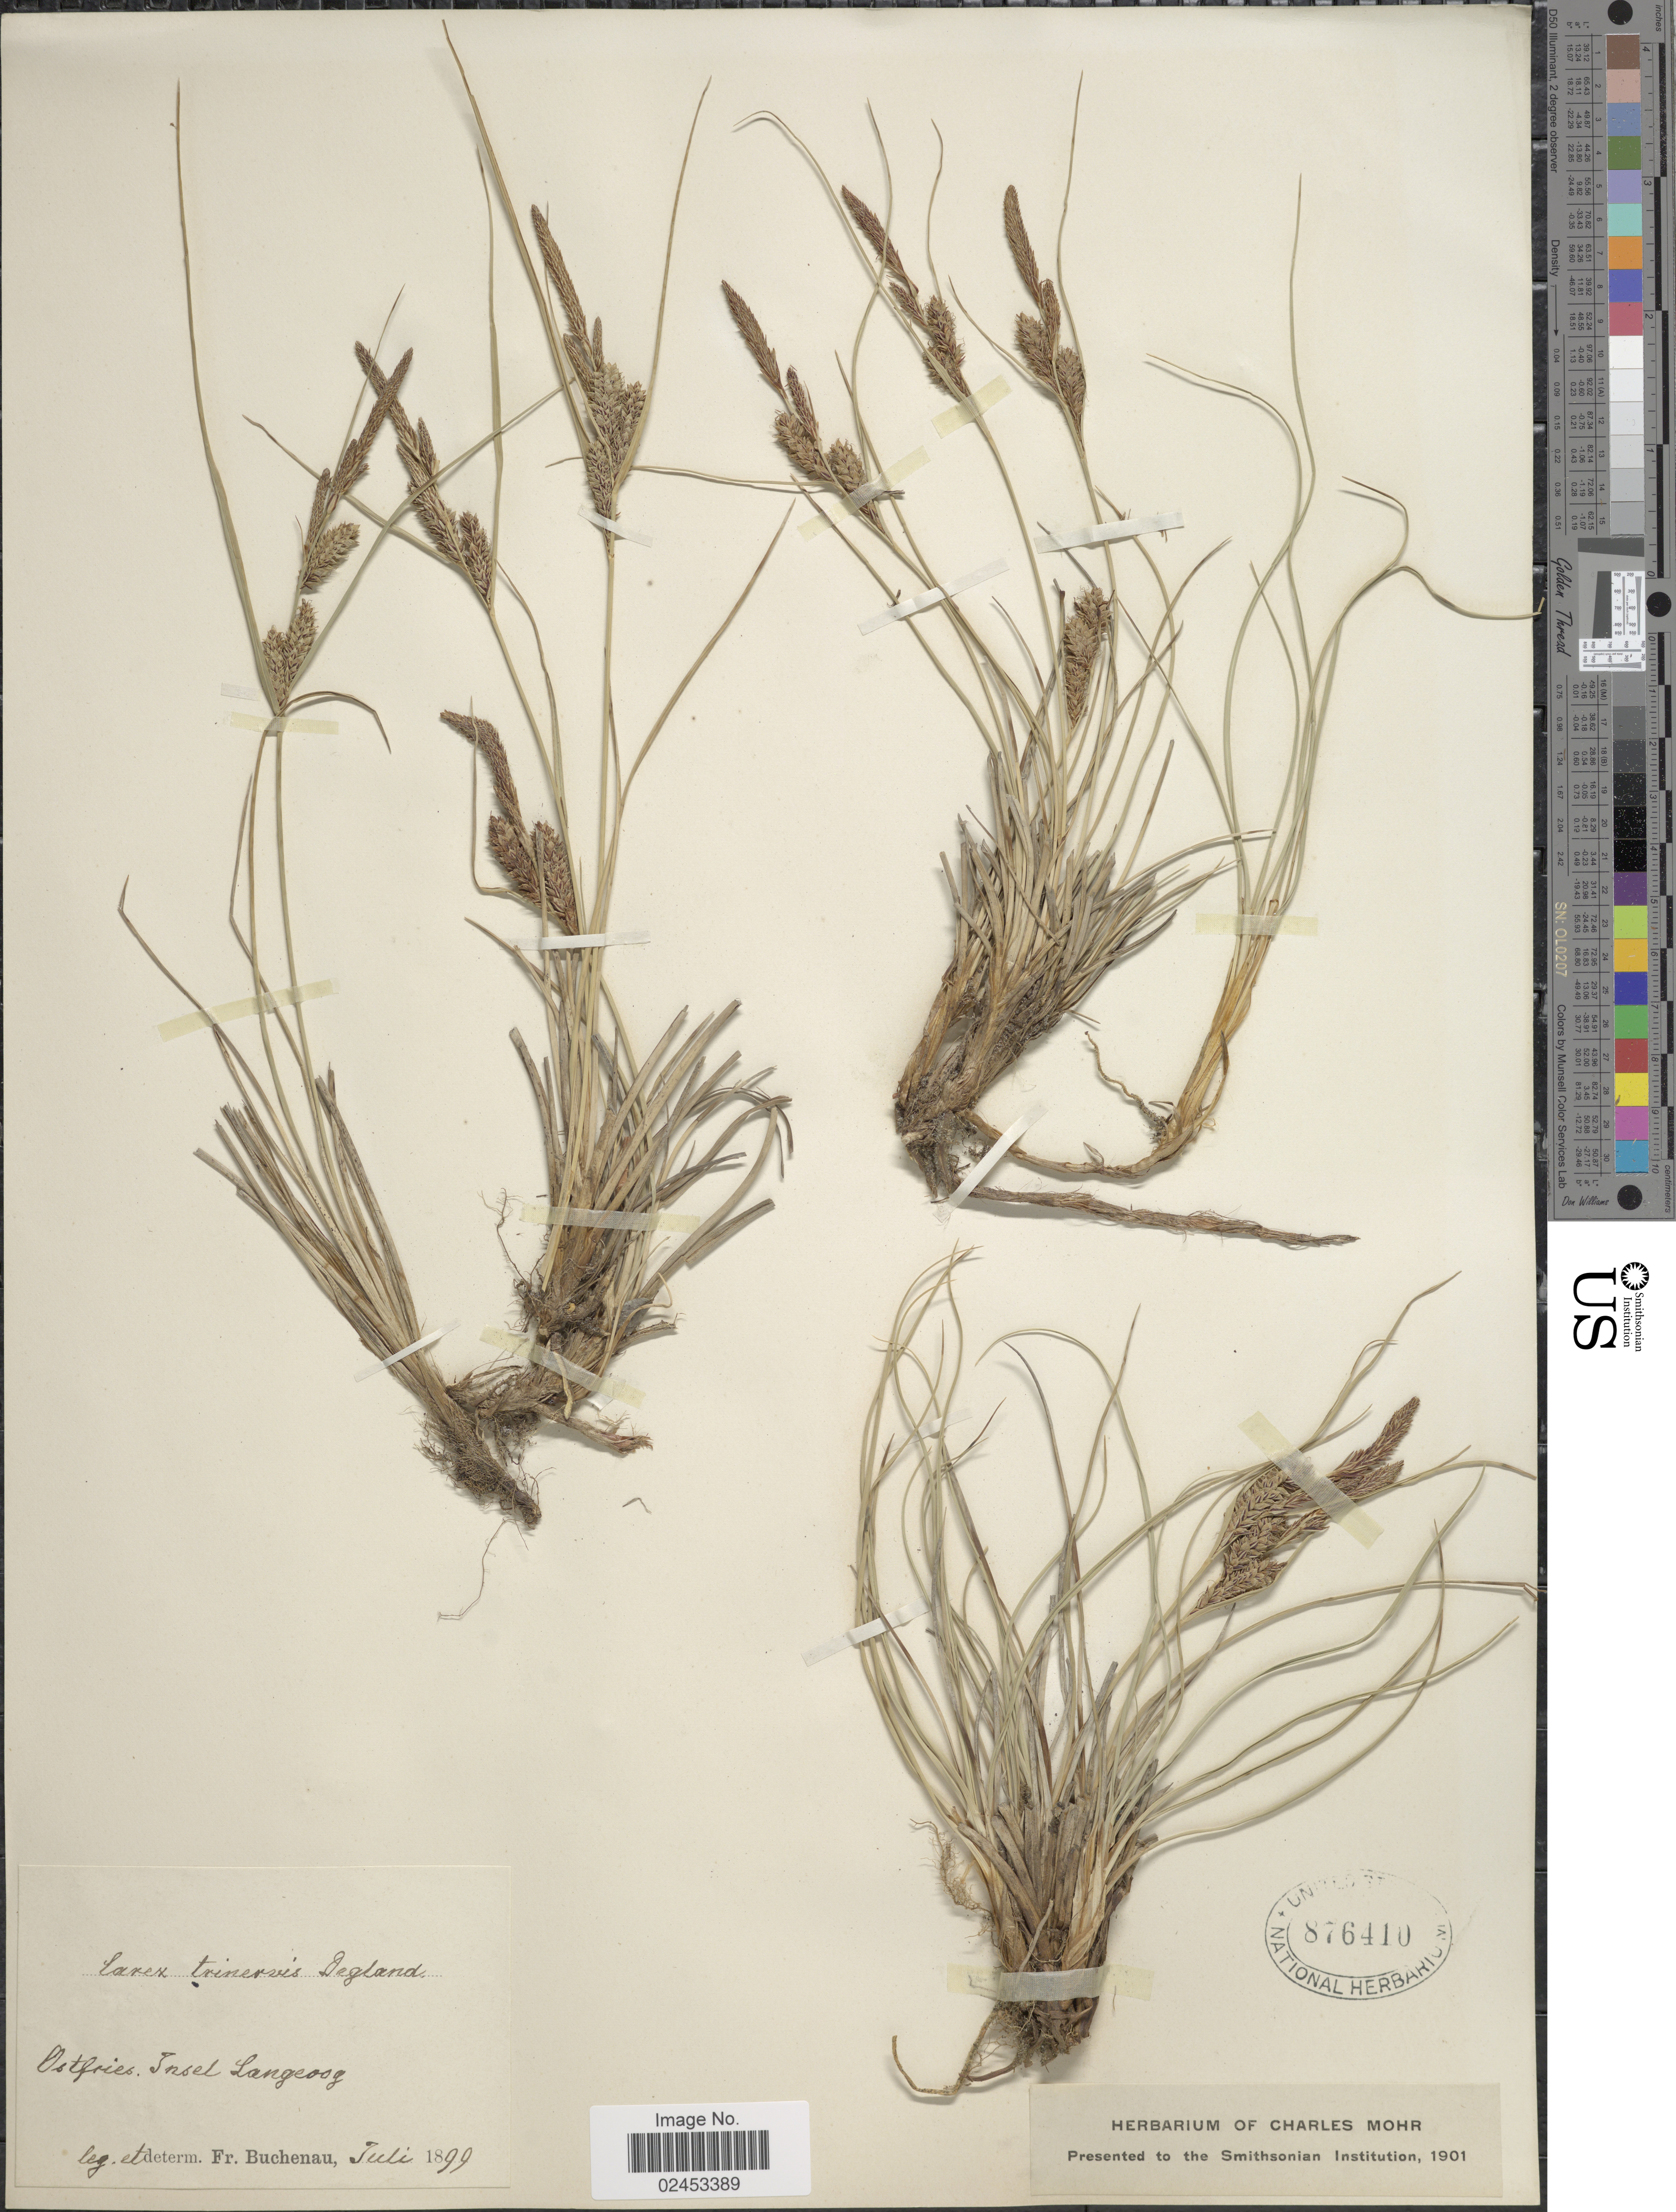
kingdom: Plantae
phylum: Tracheophyta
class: Liliopsida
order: Poales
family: Cyperaceae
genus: Carex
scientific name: Carex trinervis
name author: Degl.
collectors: F. Buchenau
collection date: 1899-07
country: Germany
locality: Ostfries, Insel Langeoog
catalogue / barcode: US 876410